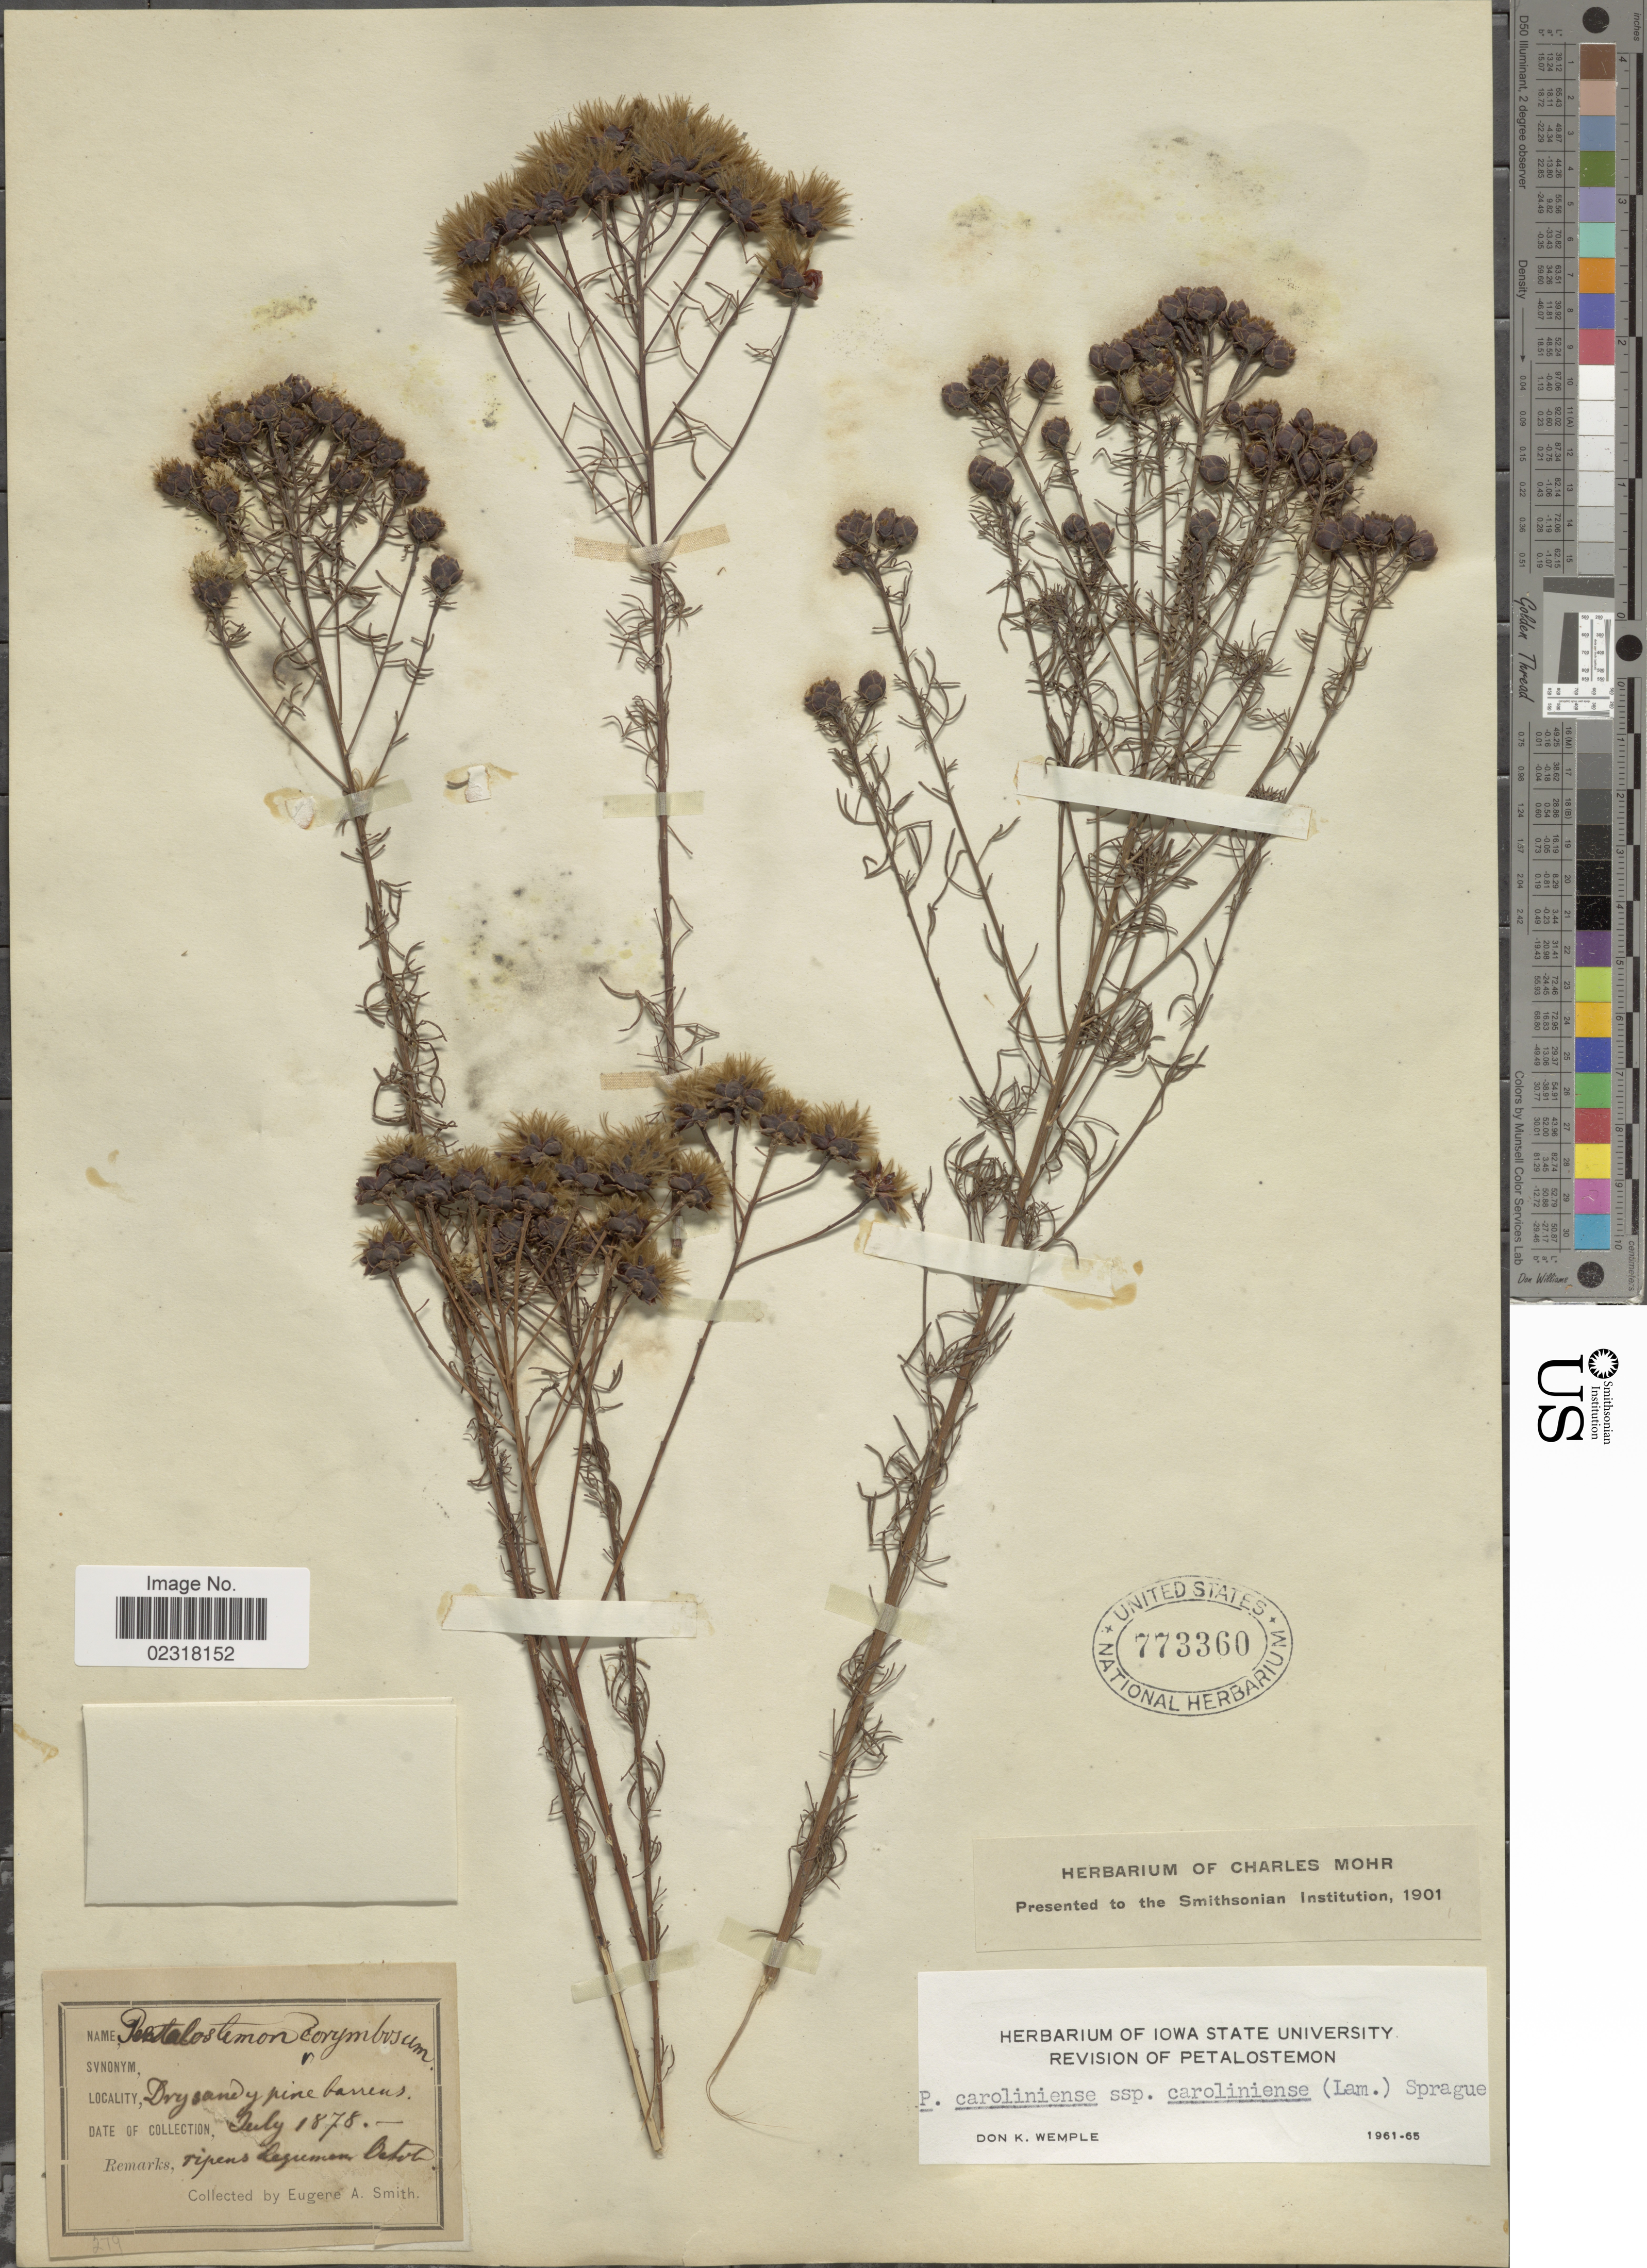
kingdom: Plantae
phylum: Tracheophyta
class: Magnoliopsida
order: Fabales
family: Fabaceae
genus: Dalea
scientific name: Dalea pinnata var. pinnata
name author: (J.F. Gmel.) Barneby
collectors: E. A. Smith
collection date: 1878-07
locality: Dry sand pine barrens.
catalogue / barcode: US 773360